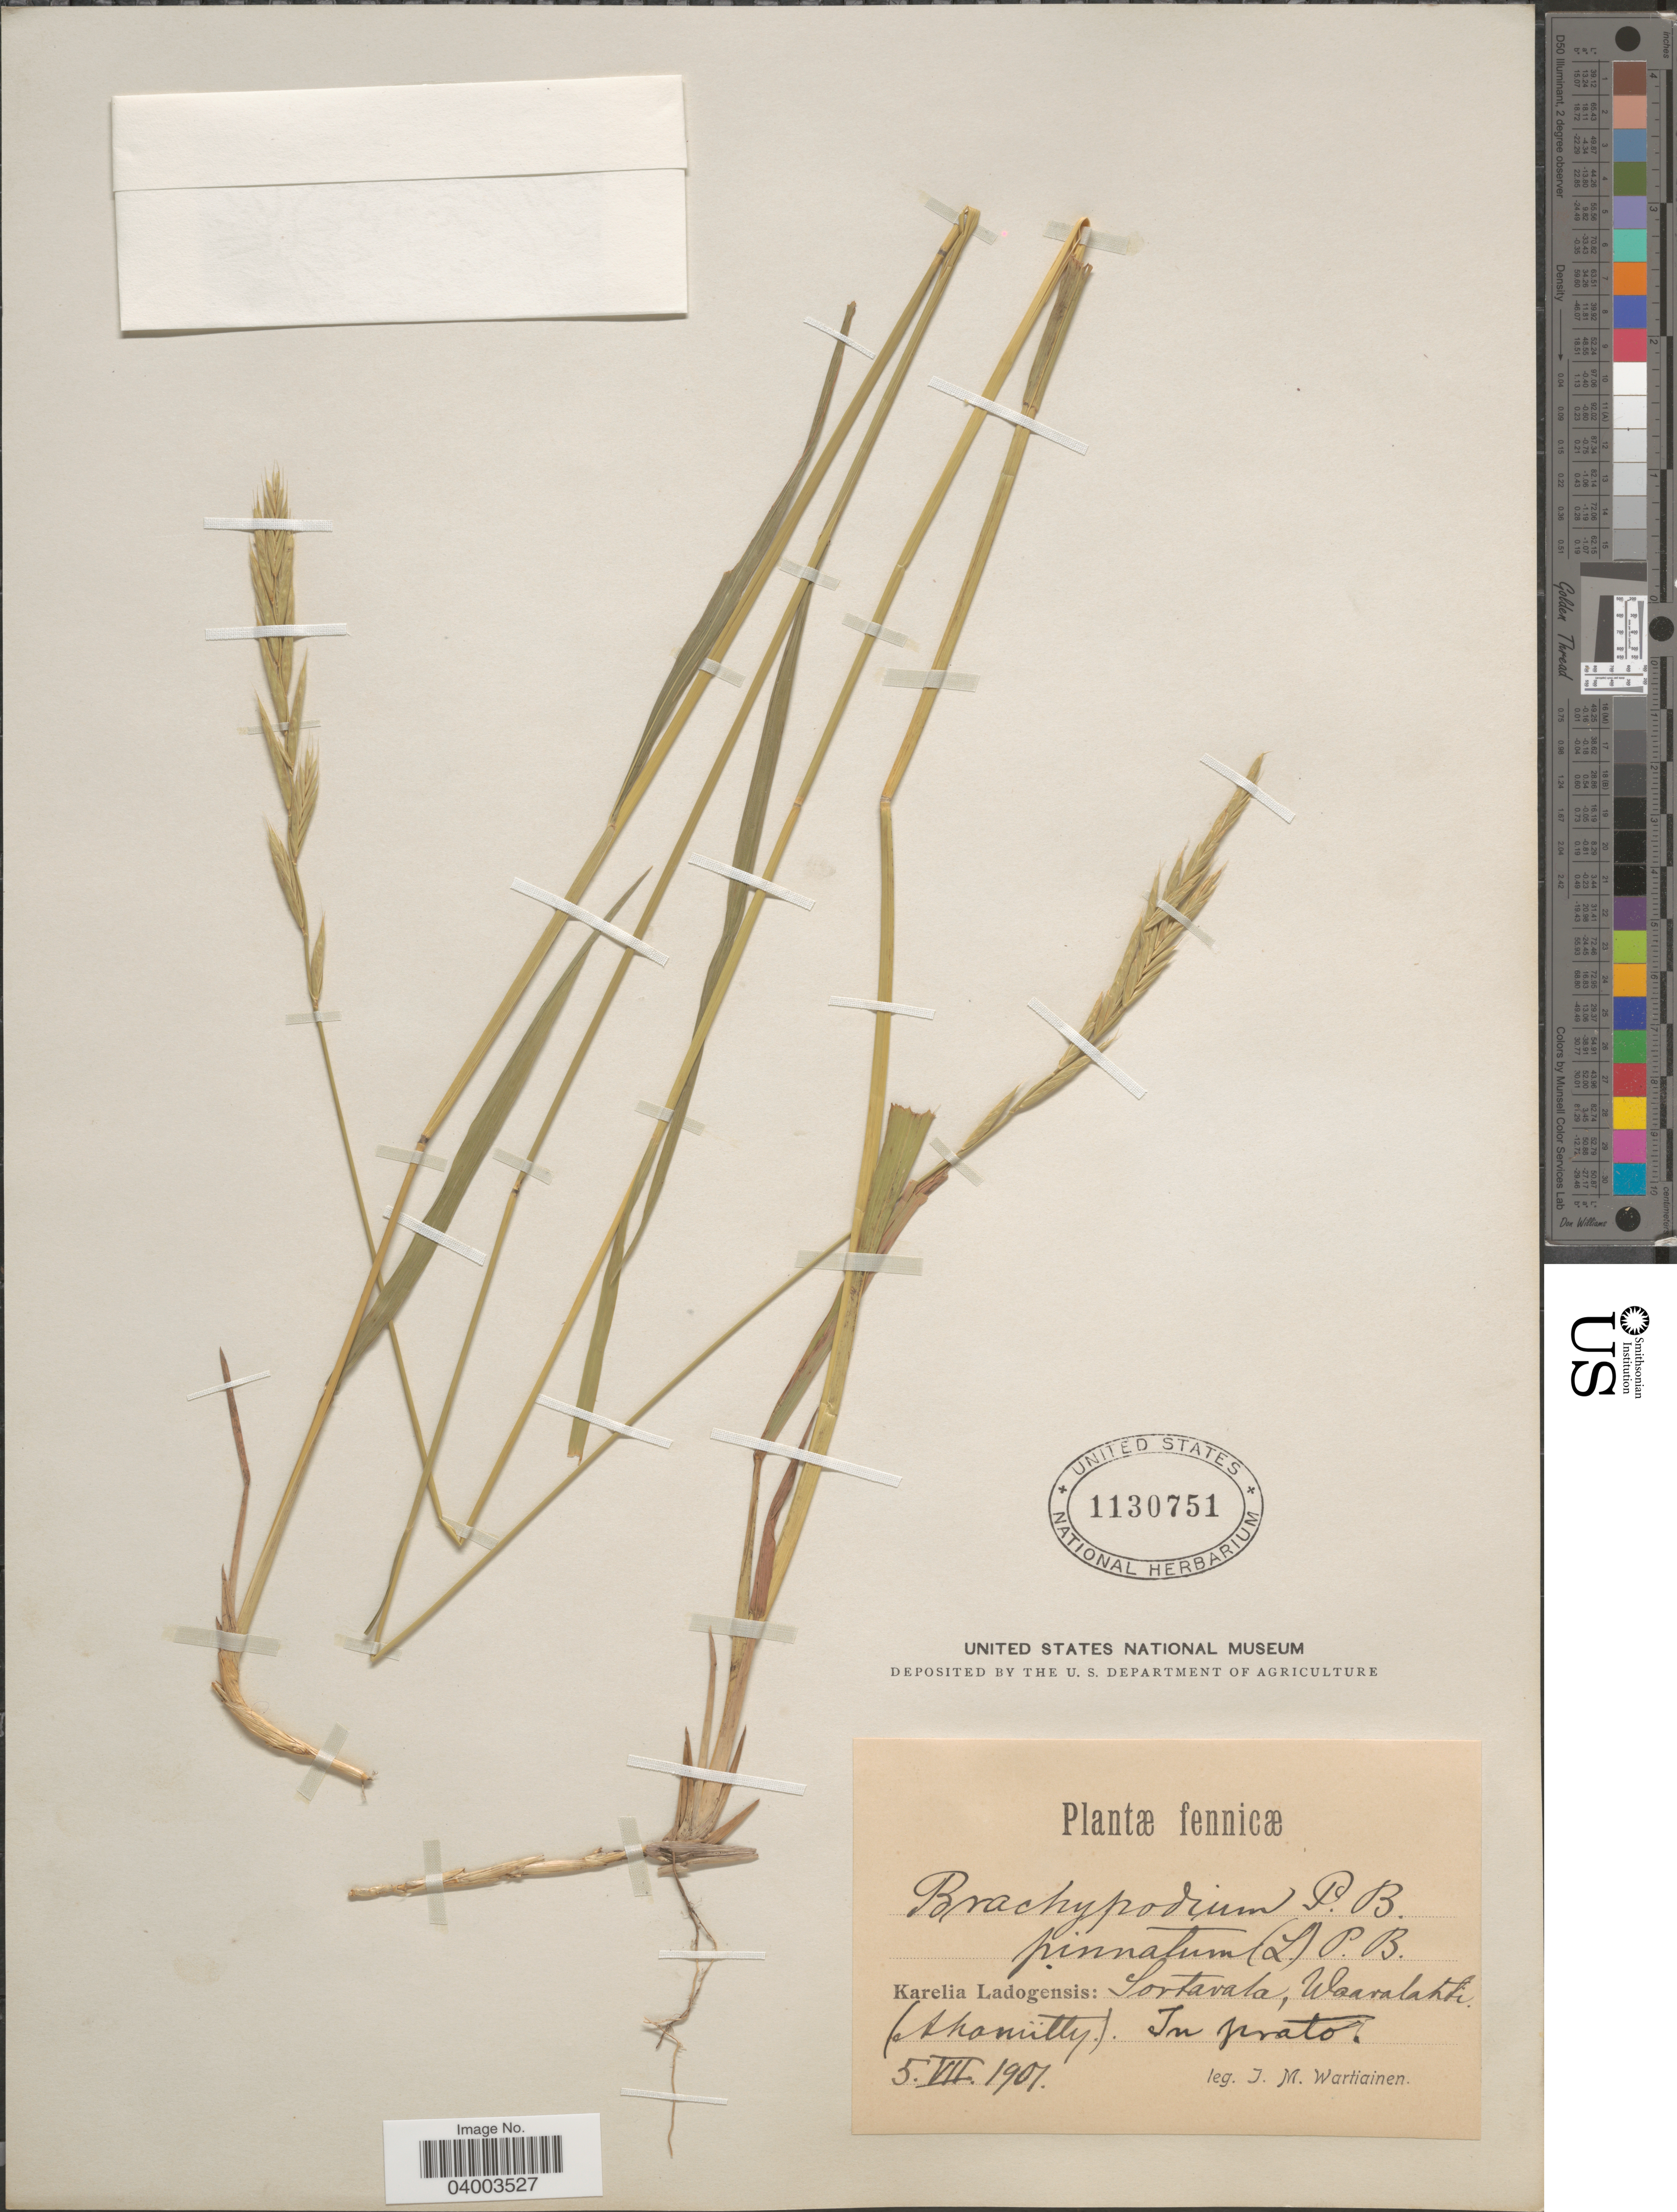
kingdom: Plantae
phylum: Tracheophyta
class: Liliopsida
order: Poales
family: Poaceae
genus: Brachypodium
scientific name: Brachypodium pinnatum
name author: (L.) P. Beauv.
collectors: J. Wartiainen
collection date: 1901-07-05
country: Russian Federation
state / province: Karelia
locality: Karelia Ladogensis: Sortavala, Waaralahti.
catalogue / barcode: US 1130751